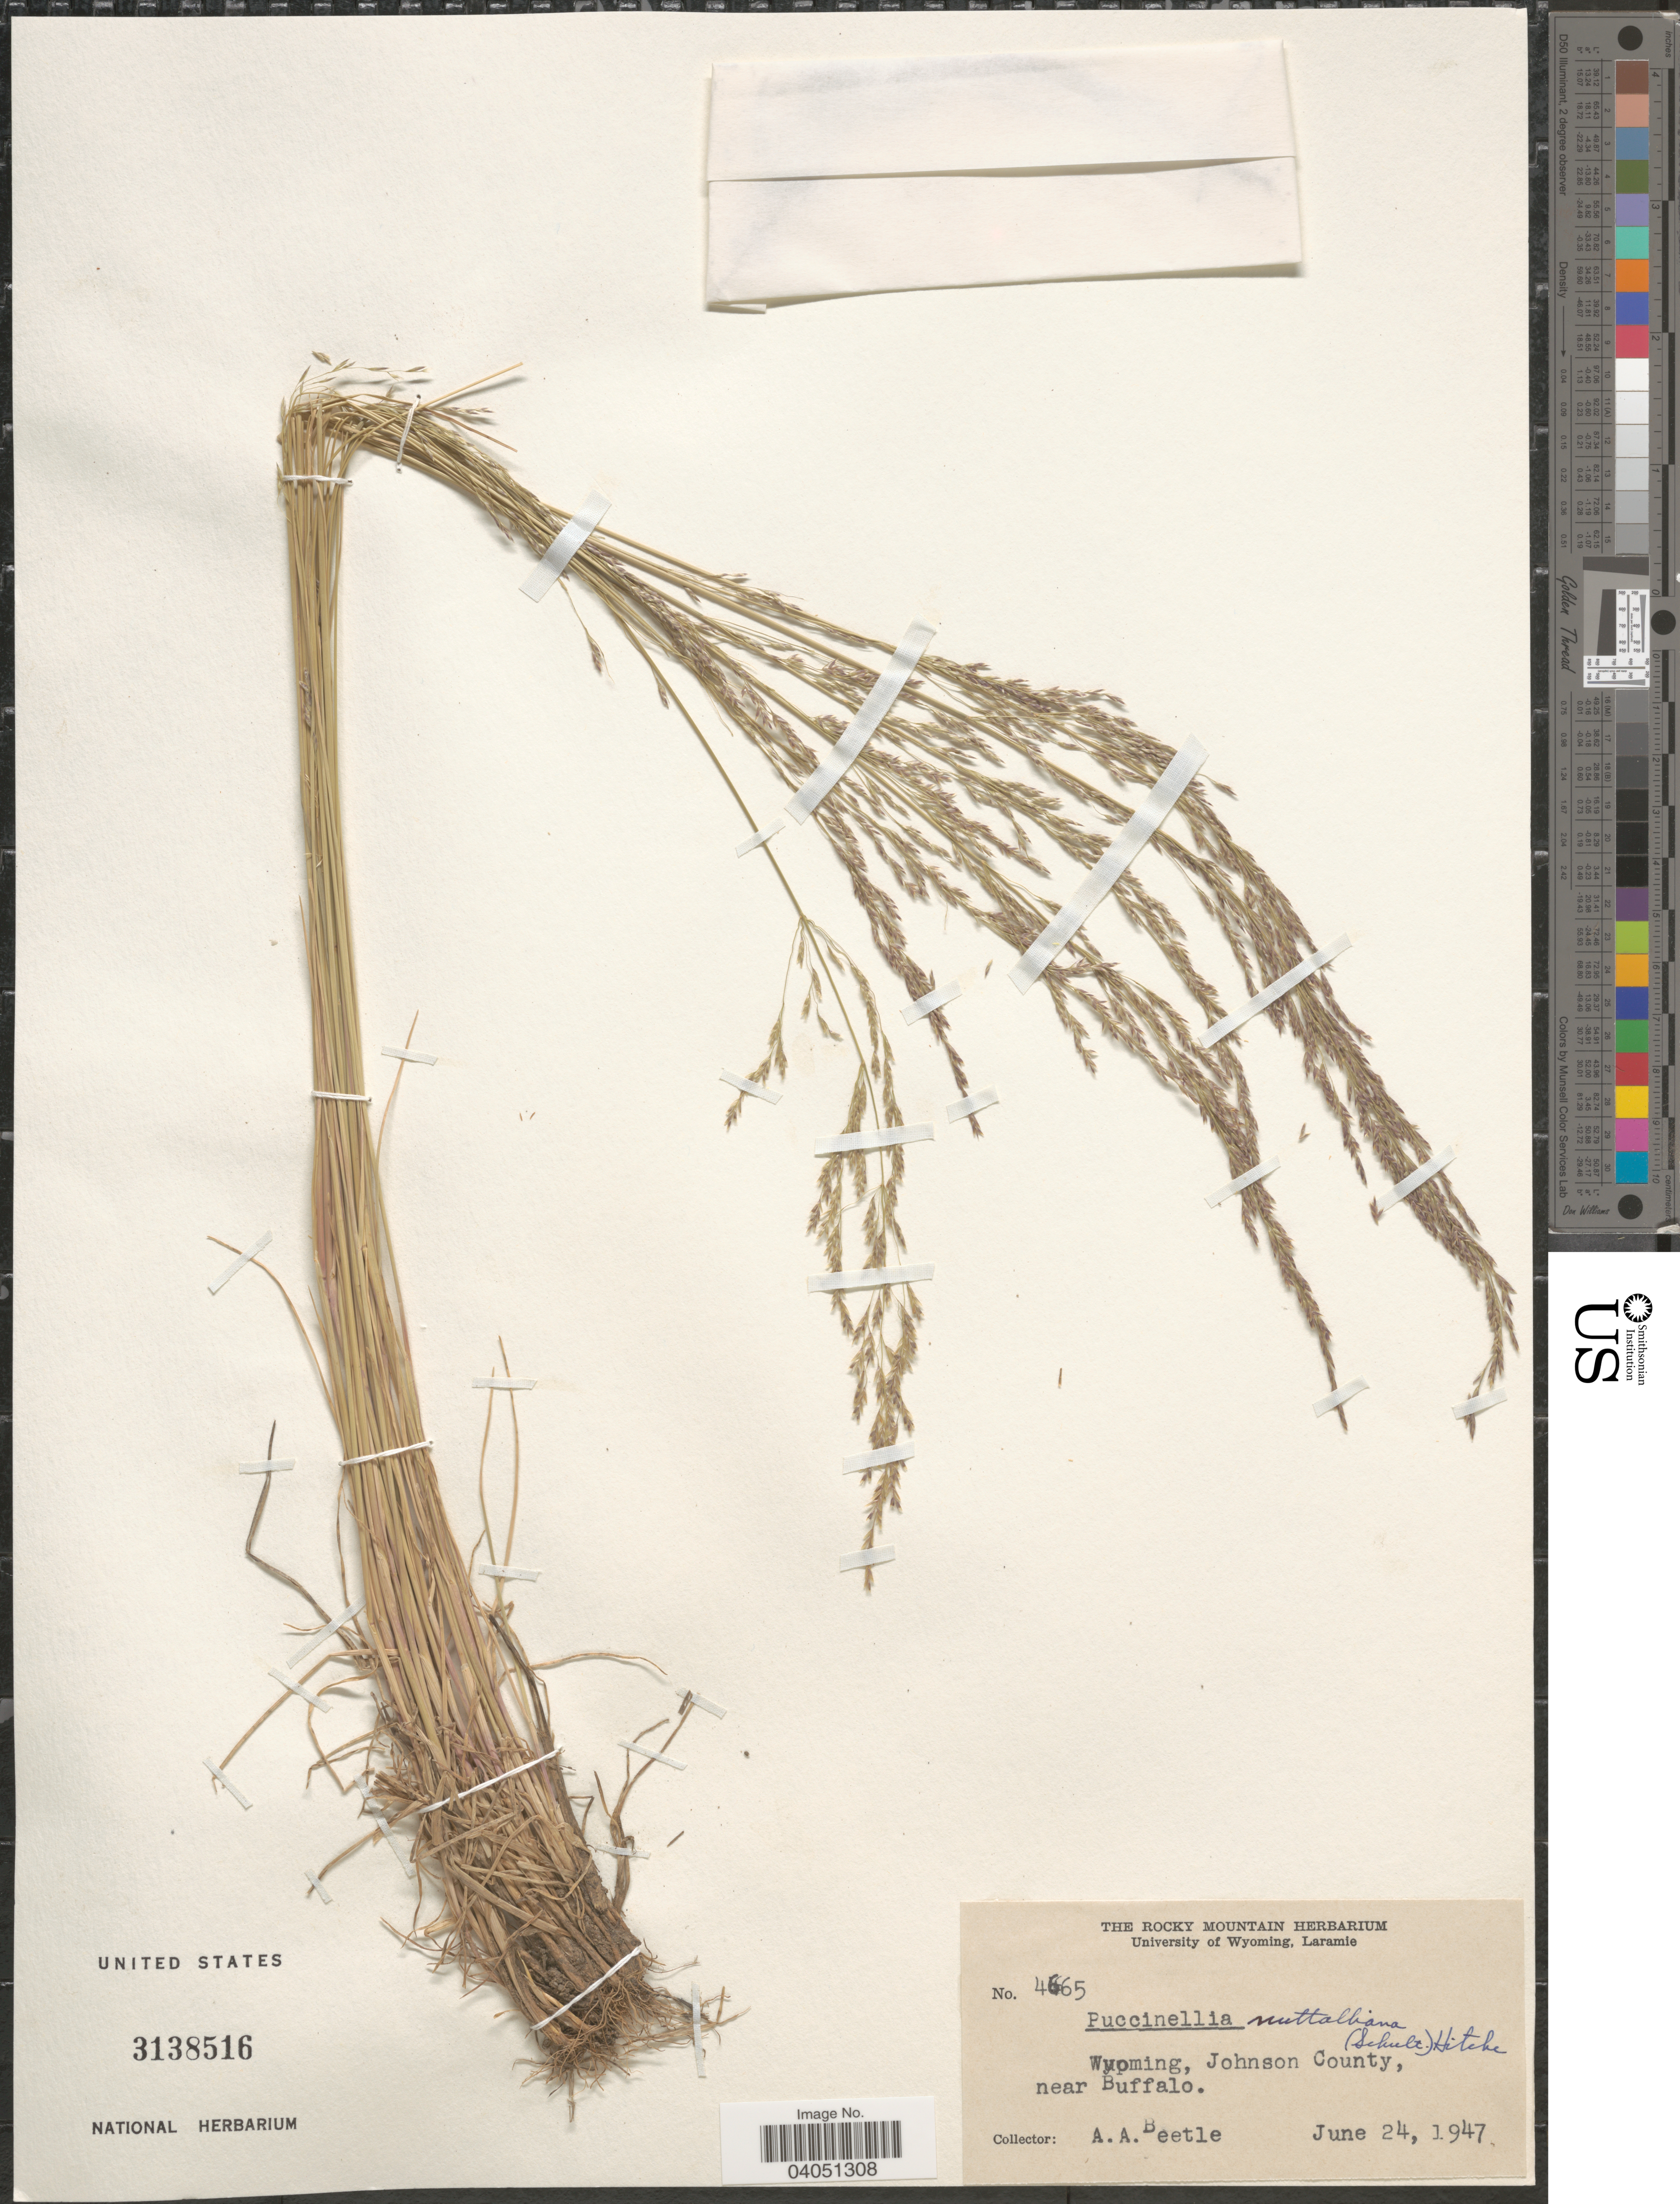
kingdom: Plantae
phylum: Tracheophyta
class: Liliopsida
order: Poales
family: Poaceae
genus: Puccinellia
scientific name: Puccinellia nuttalliana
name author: (Schult.) Hitchc.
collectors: A. A. Beetle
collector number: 4665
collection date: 1947-06-24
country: United States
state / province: Wyoming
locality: Johnson County, near Buffalo.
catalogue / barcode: US 3138516